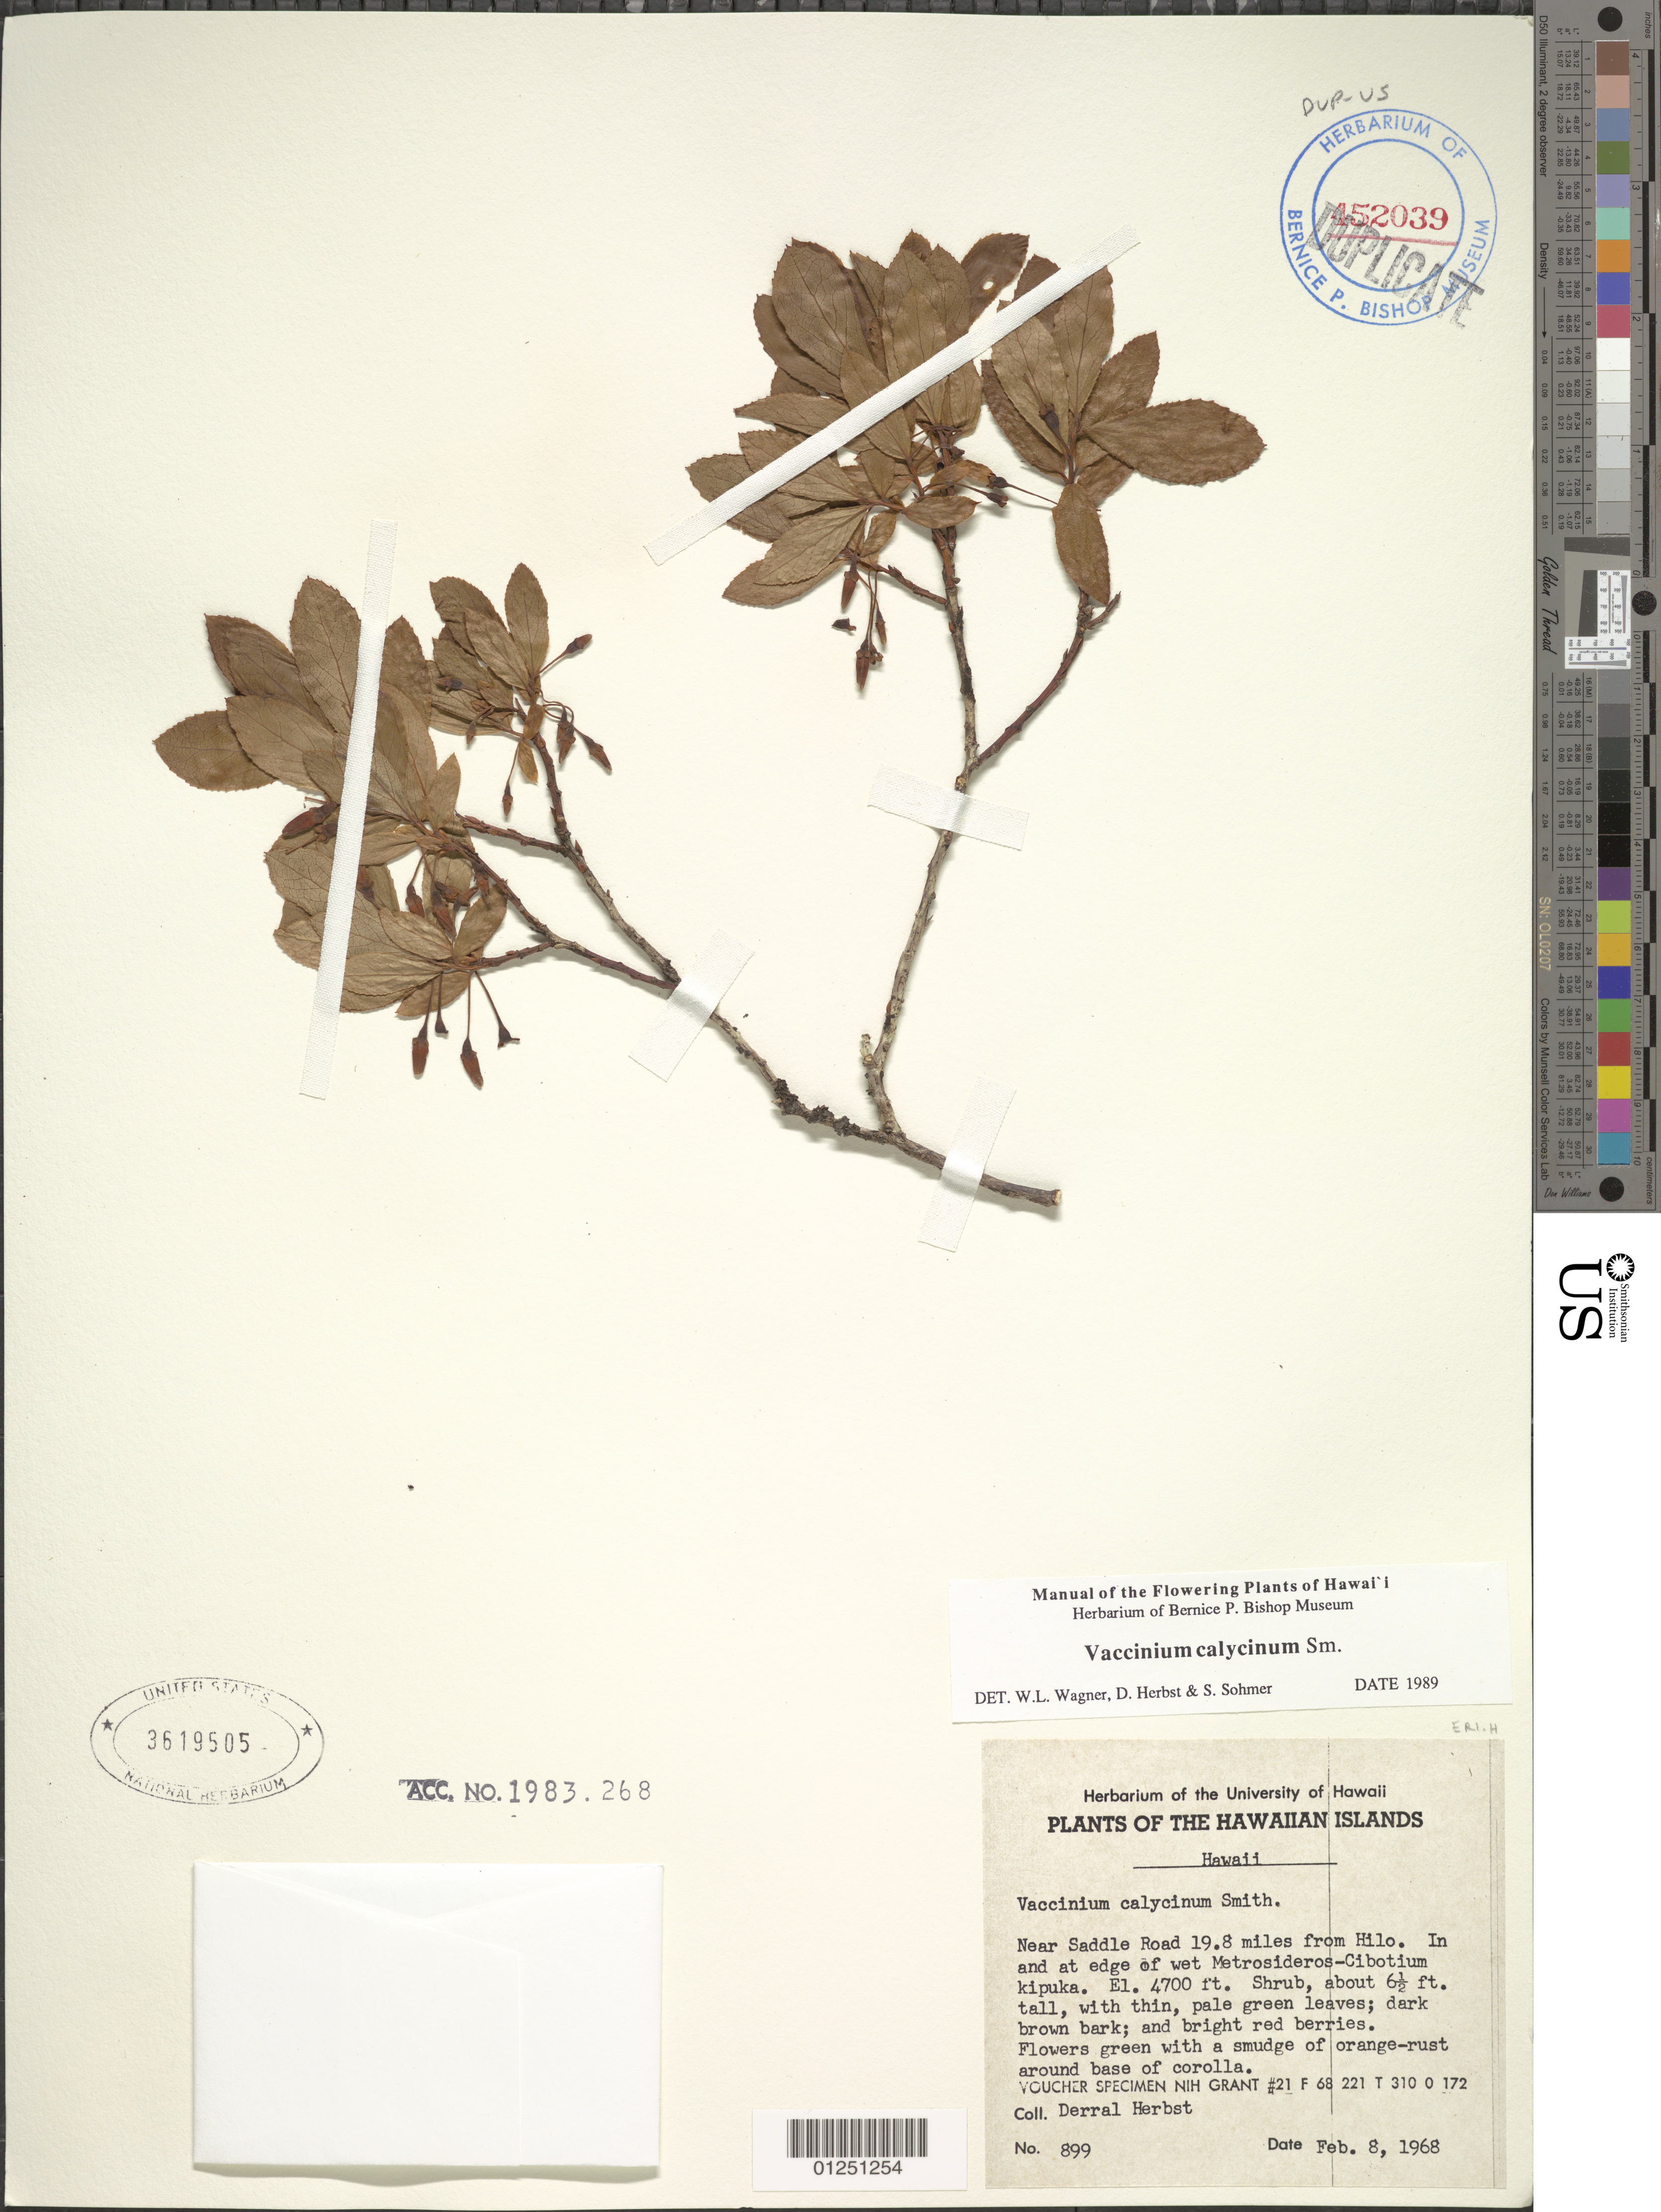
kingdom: Plantae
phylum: Tracheophyta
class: Magnoliopsida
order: Ericales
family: Ericaceae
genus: Vaccinium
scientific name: Vaccinium calycinum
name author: Sm.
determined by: Wagner, W. L.; Herbst, D. R.; Sohmer, S. H.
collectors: D. R. Herbst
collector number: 899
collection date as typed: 8 Feb 1968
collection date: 1968-02-08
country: United States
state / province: Hawaii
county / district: Hawaii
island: Hawaii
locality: near the Saddle Road 19.8 miles from Hilo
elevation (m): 1433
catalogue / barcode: US 3619505